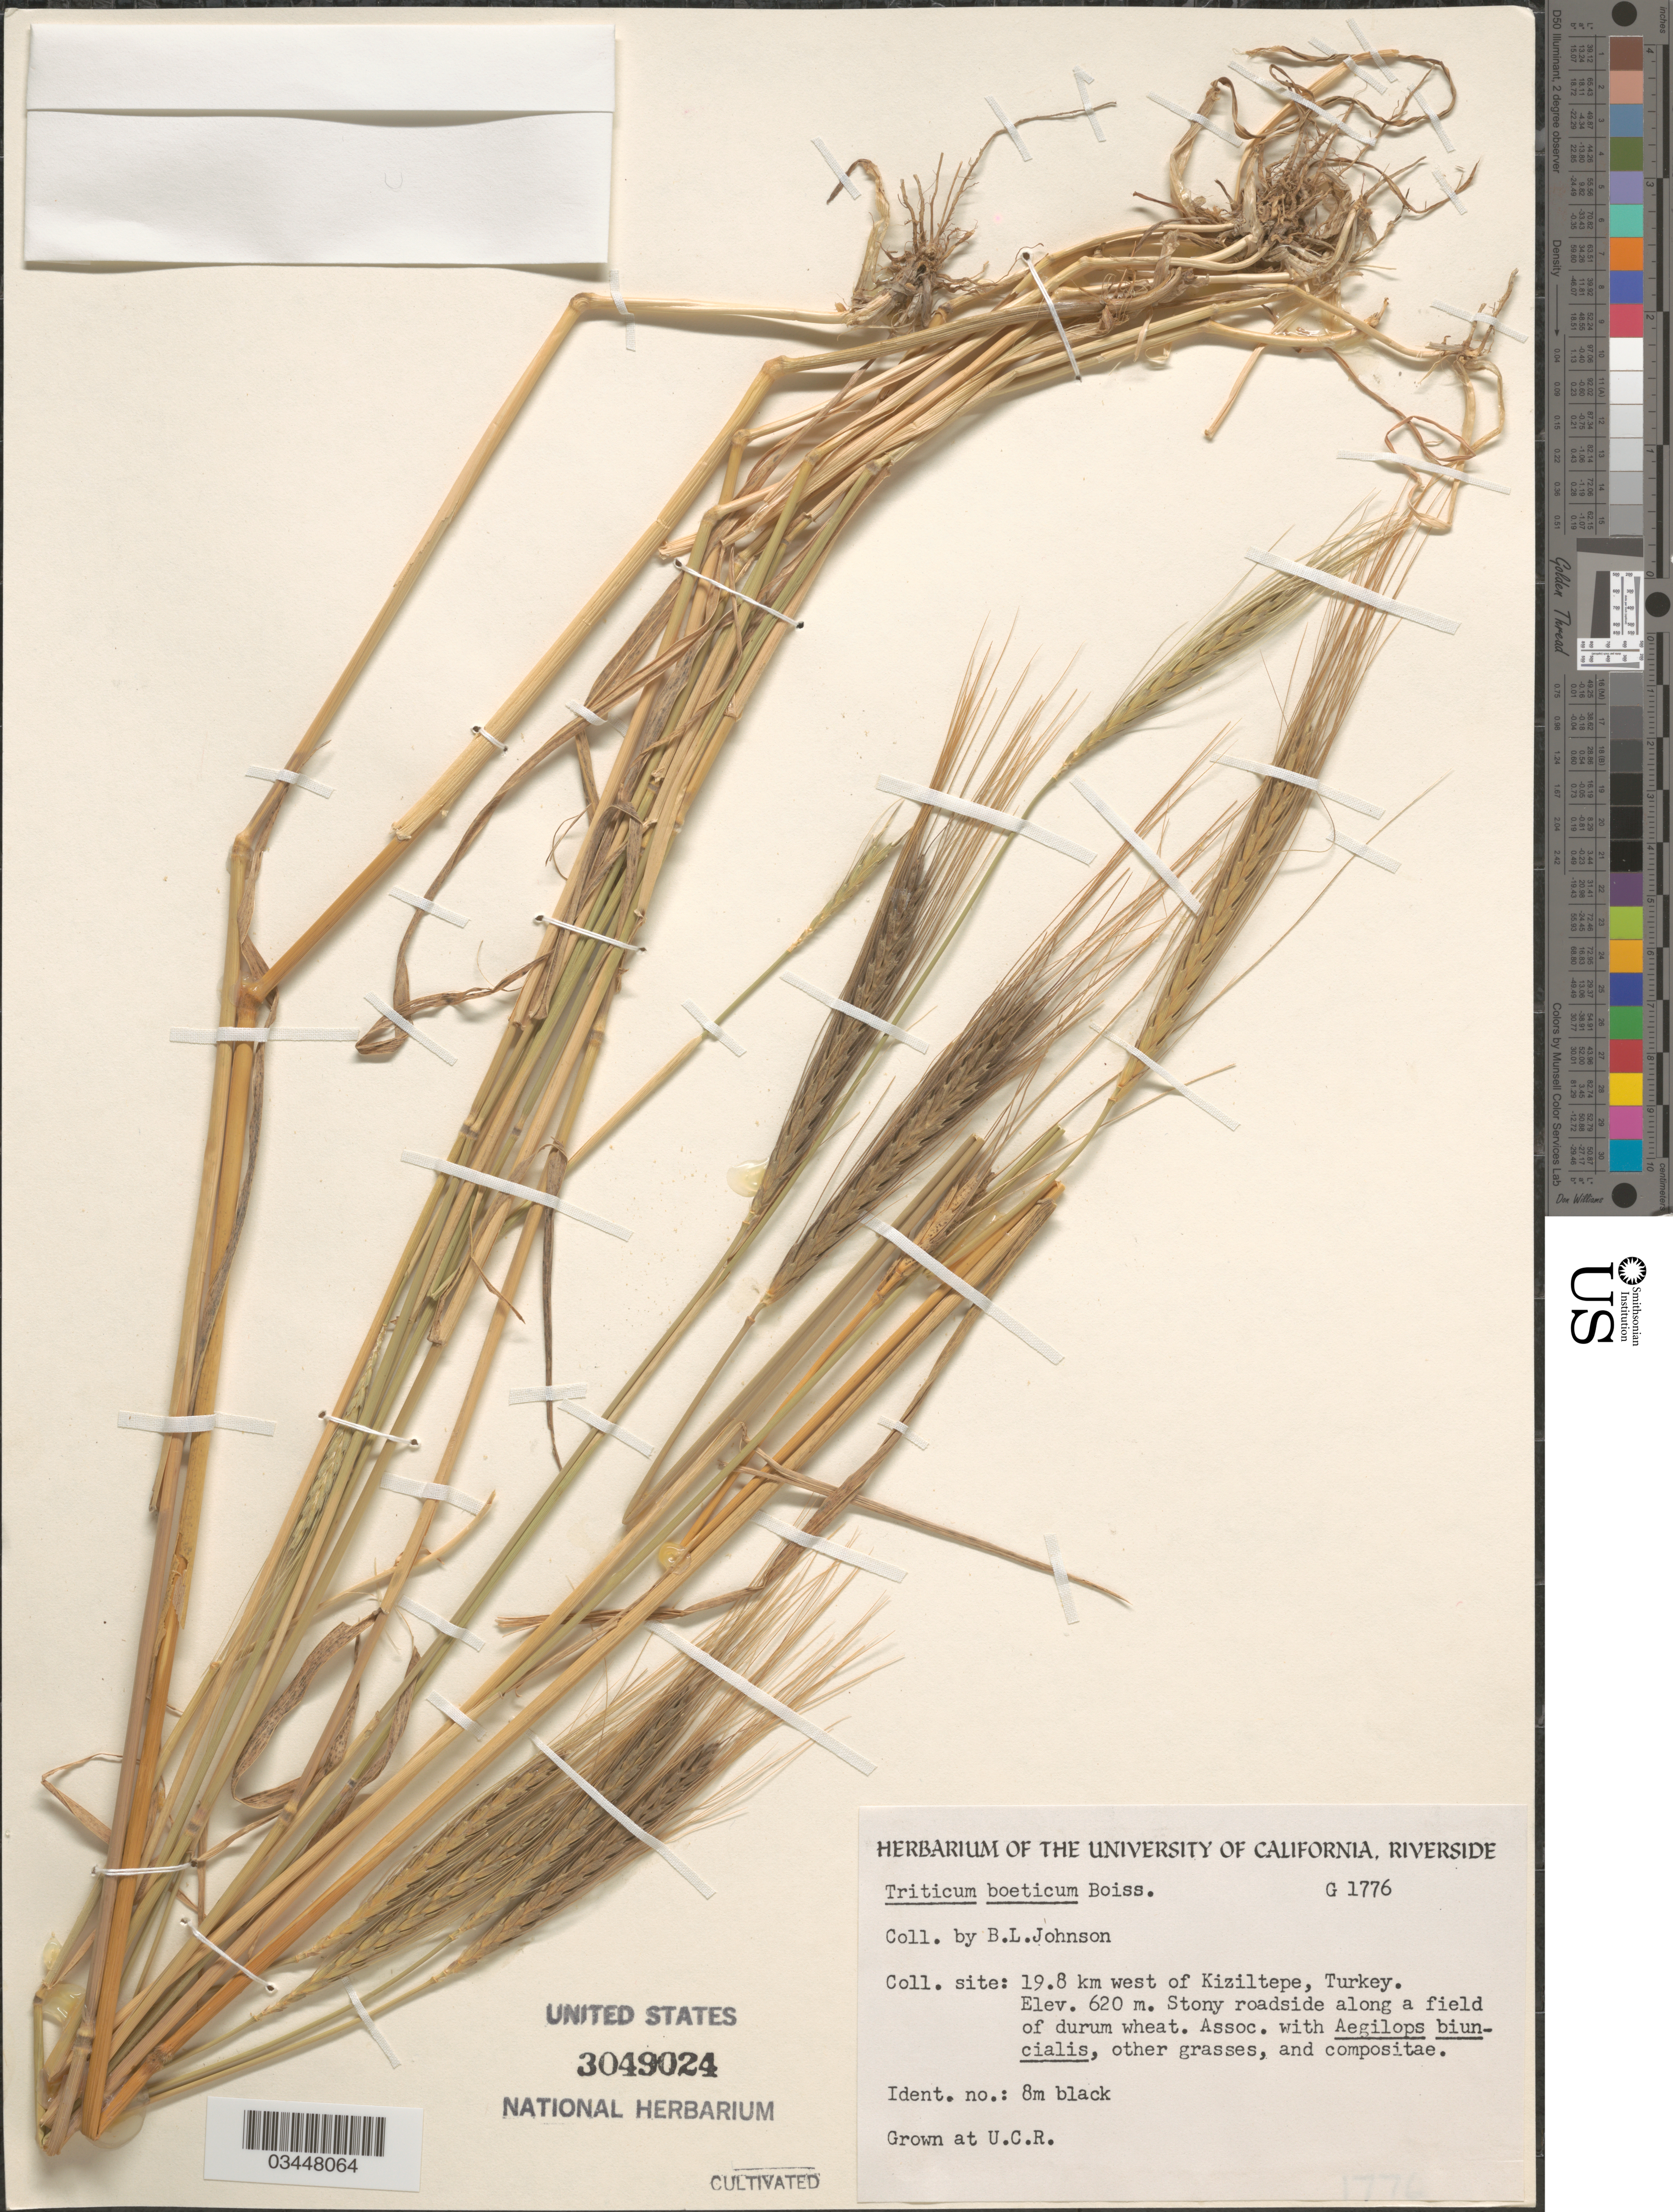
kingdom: Plantae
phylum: Tracheophyta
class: Liliopsida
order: Poales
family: Poaceae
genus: Triticum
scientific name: Triticum boeoticum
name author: Boiss.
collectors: ex herb. Univ. of California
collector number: G1776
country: United States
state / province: California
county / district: Riverside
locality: At U.C.R.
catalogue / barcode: US 3049024